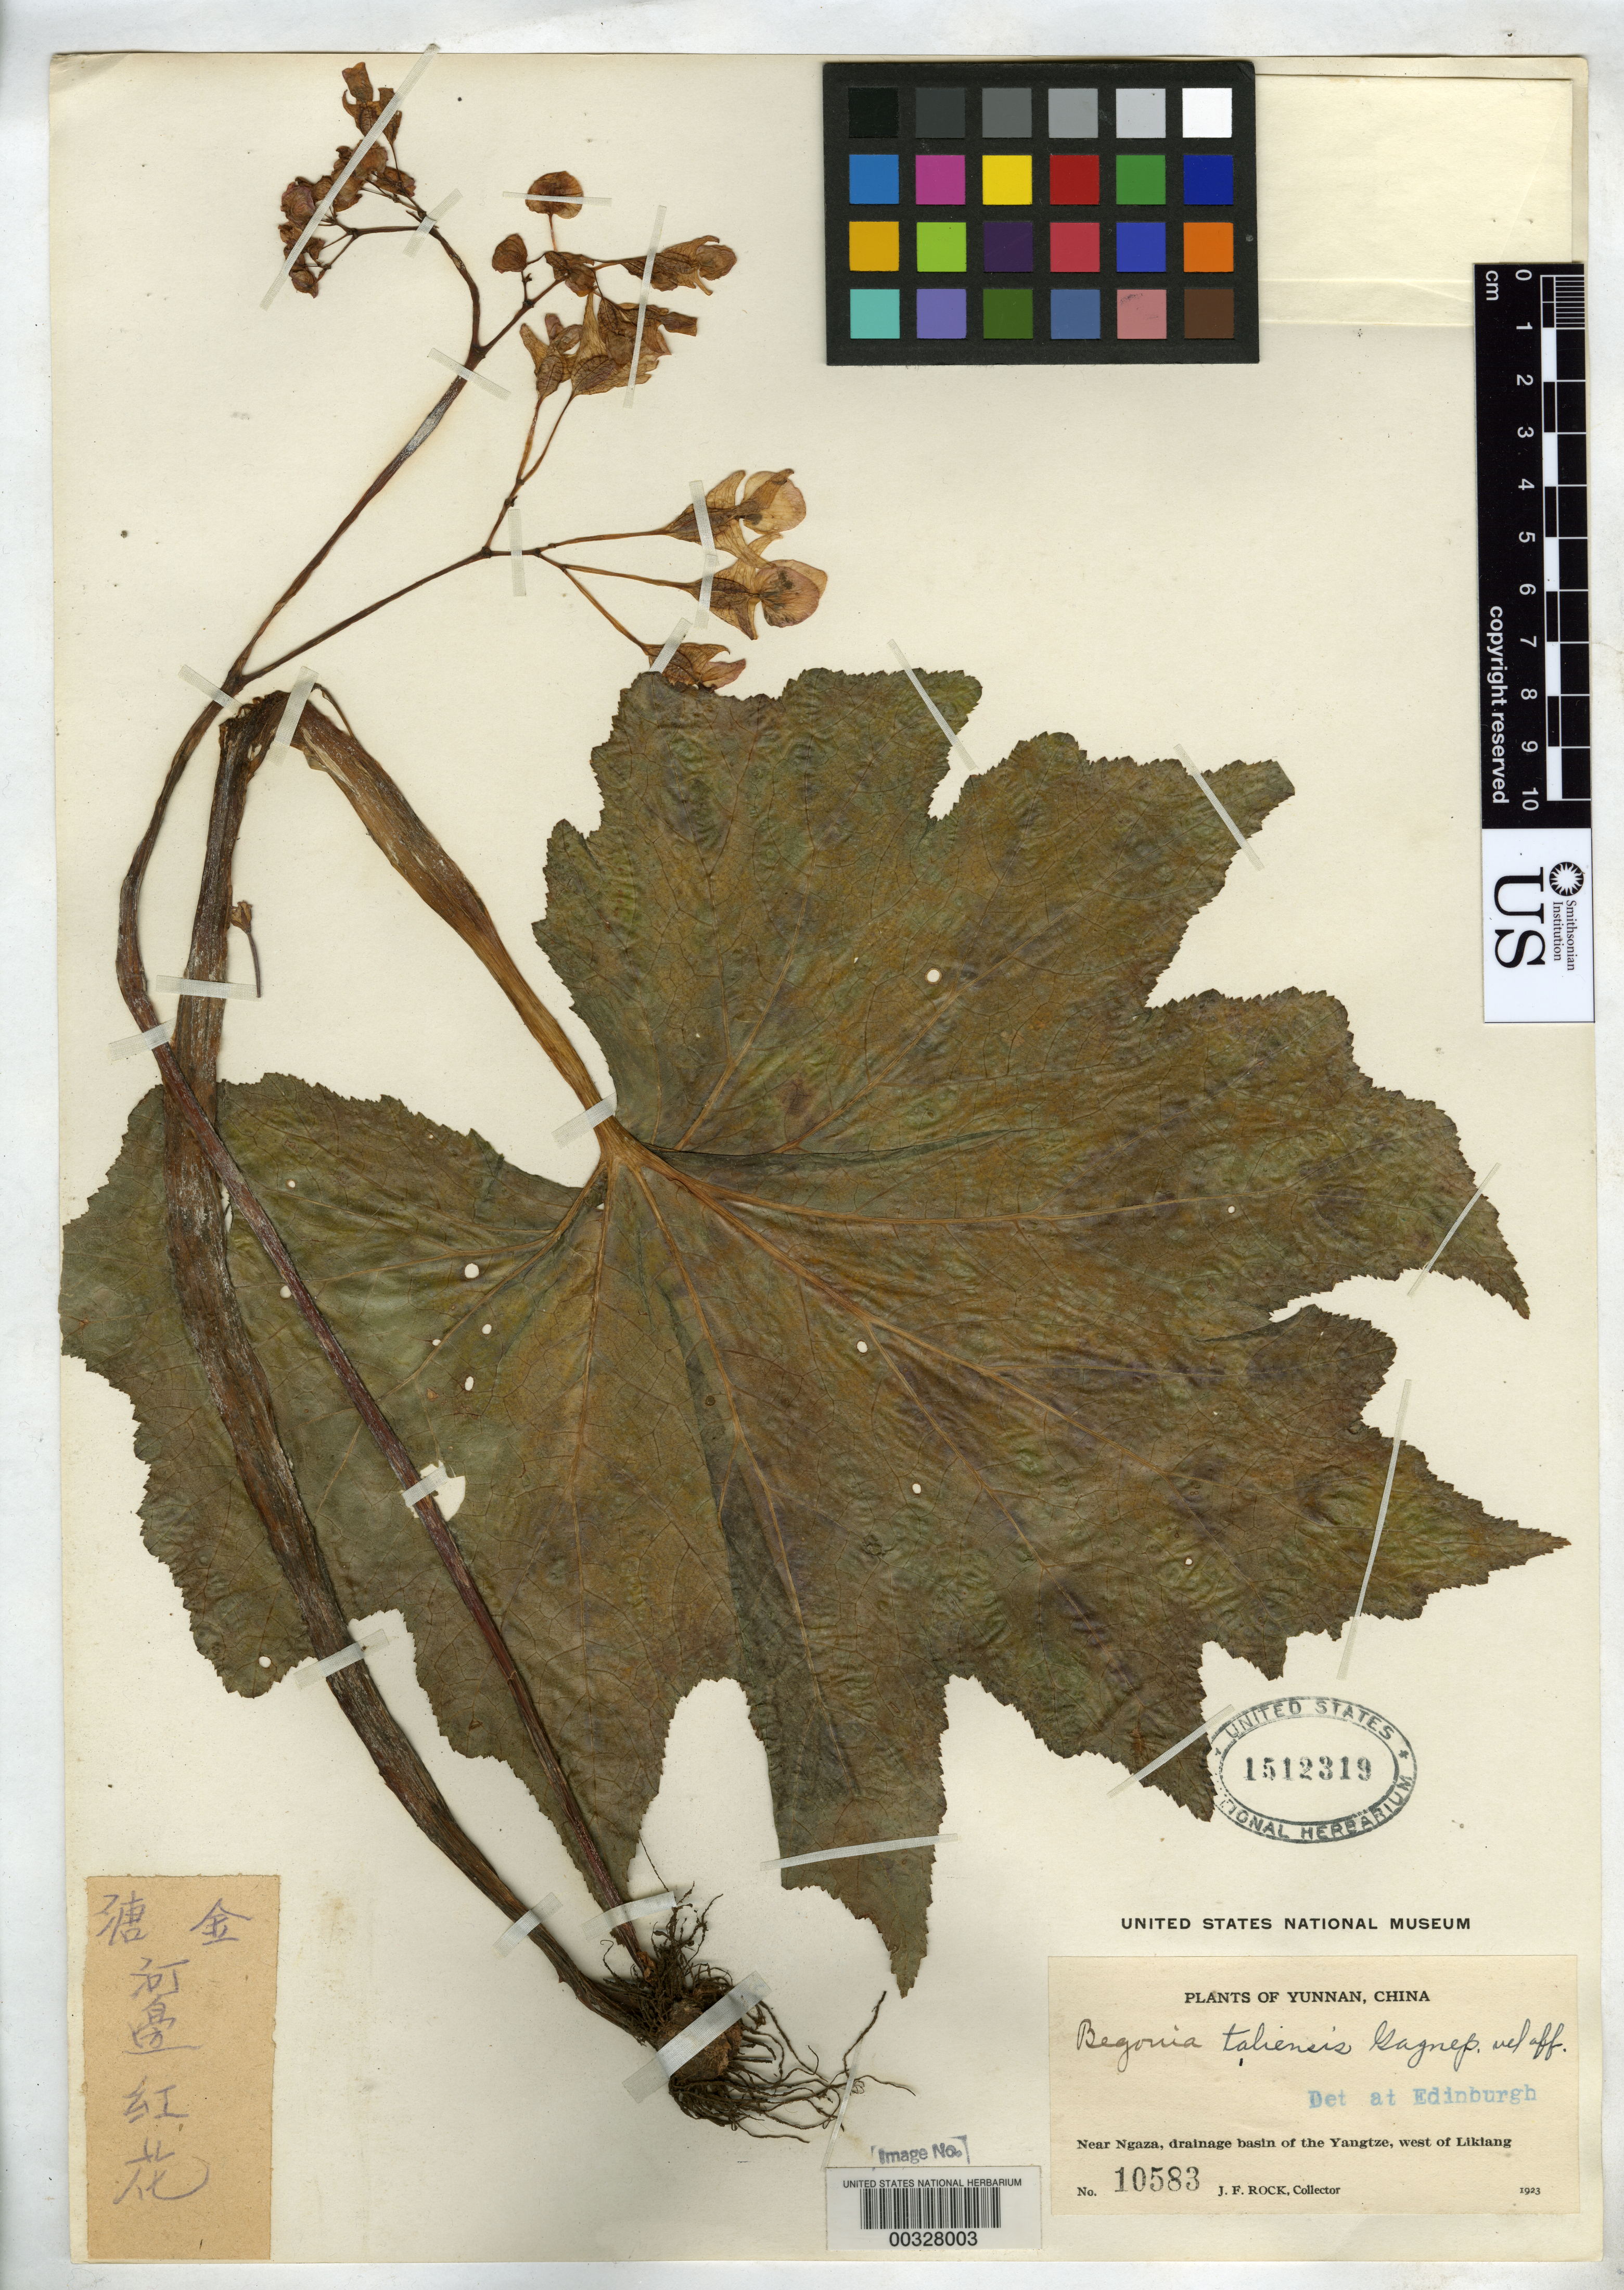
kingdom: Plantae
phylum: Tracheophyta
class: Magnoliopsida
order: Cucurbitales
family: Begoniaceae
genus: Begonia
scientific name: Begonia taliensis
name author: Gagnep.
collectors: J. F. Rock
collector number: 10583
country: China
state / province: Yunnan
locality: Near Ngaza, drainage basin of Yangtze, W of Likiang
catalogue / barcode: US 1512319